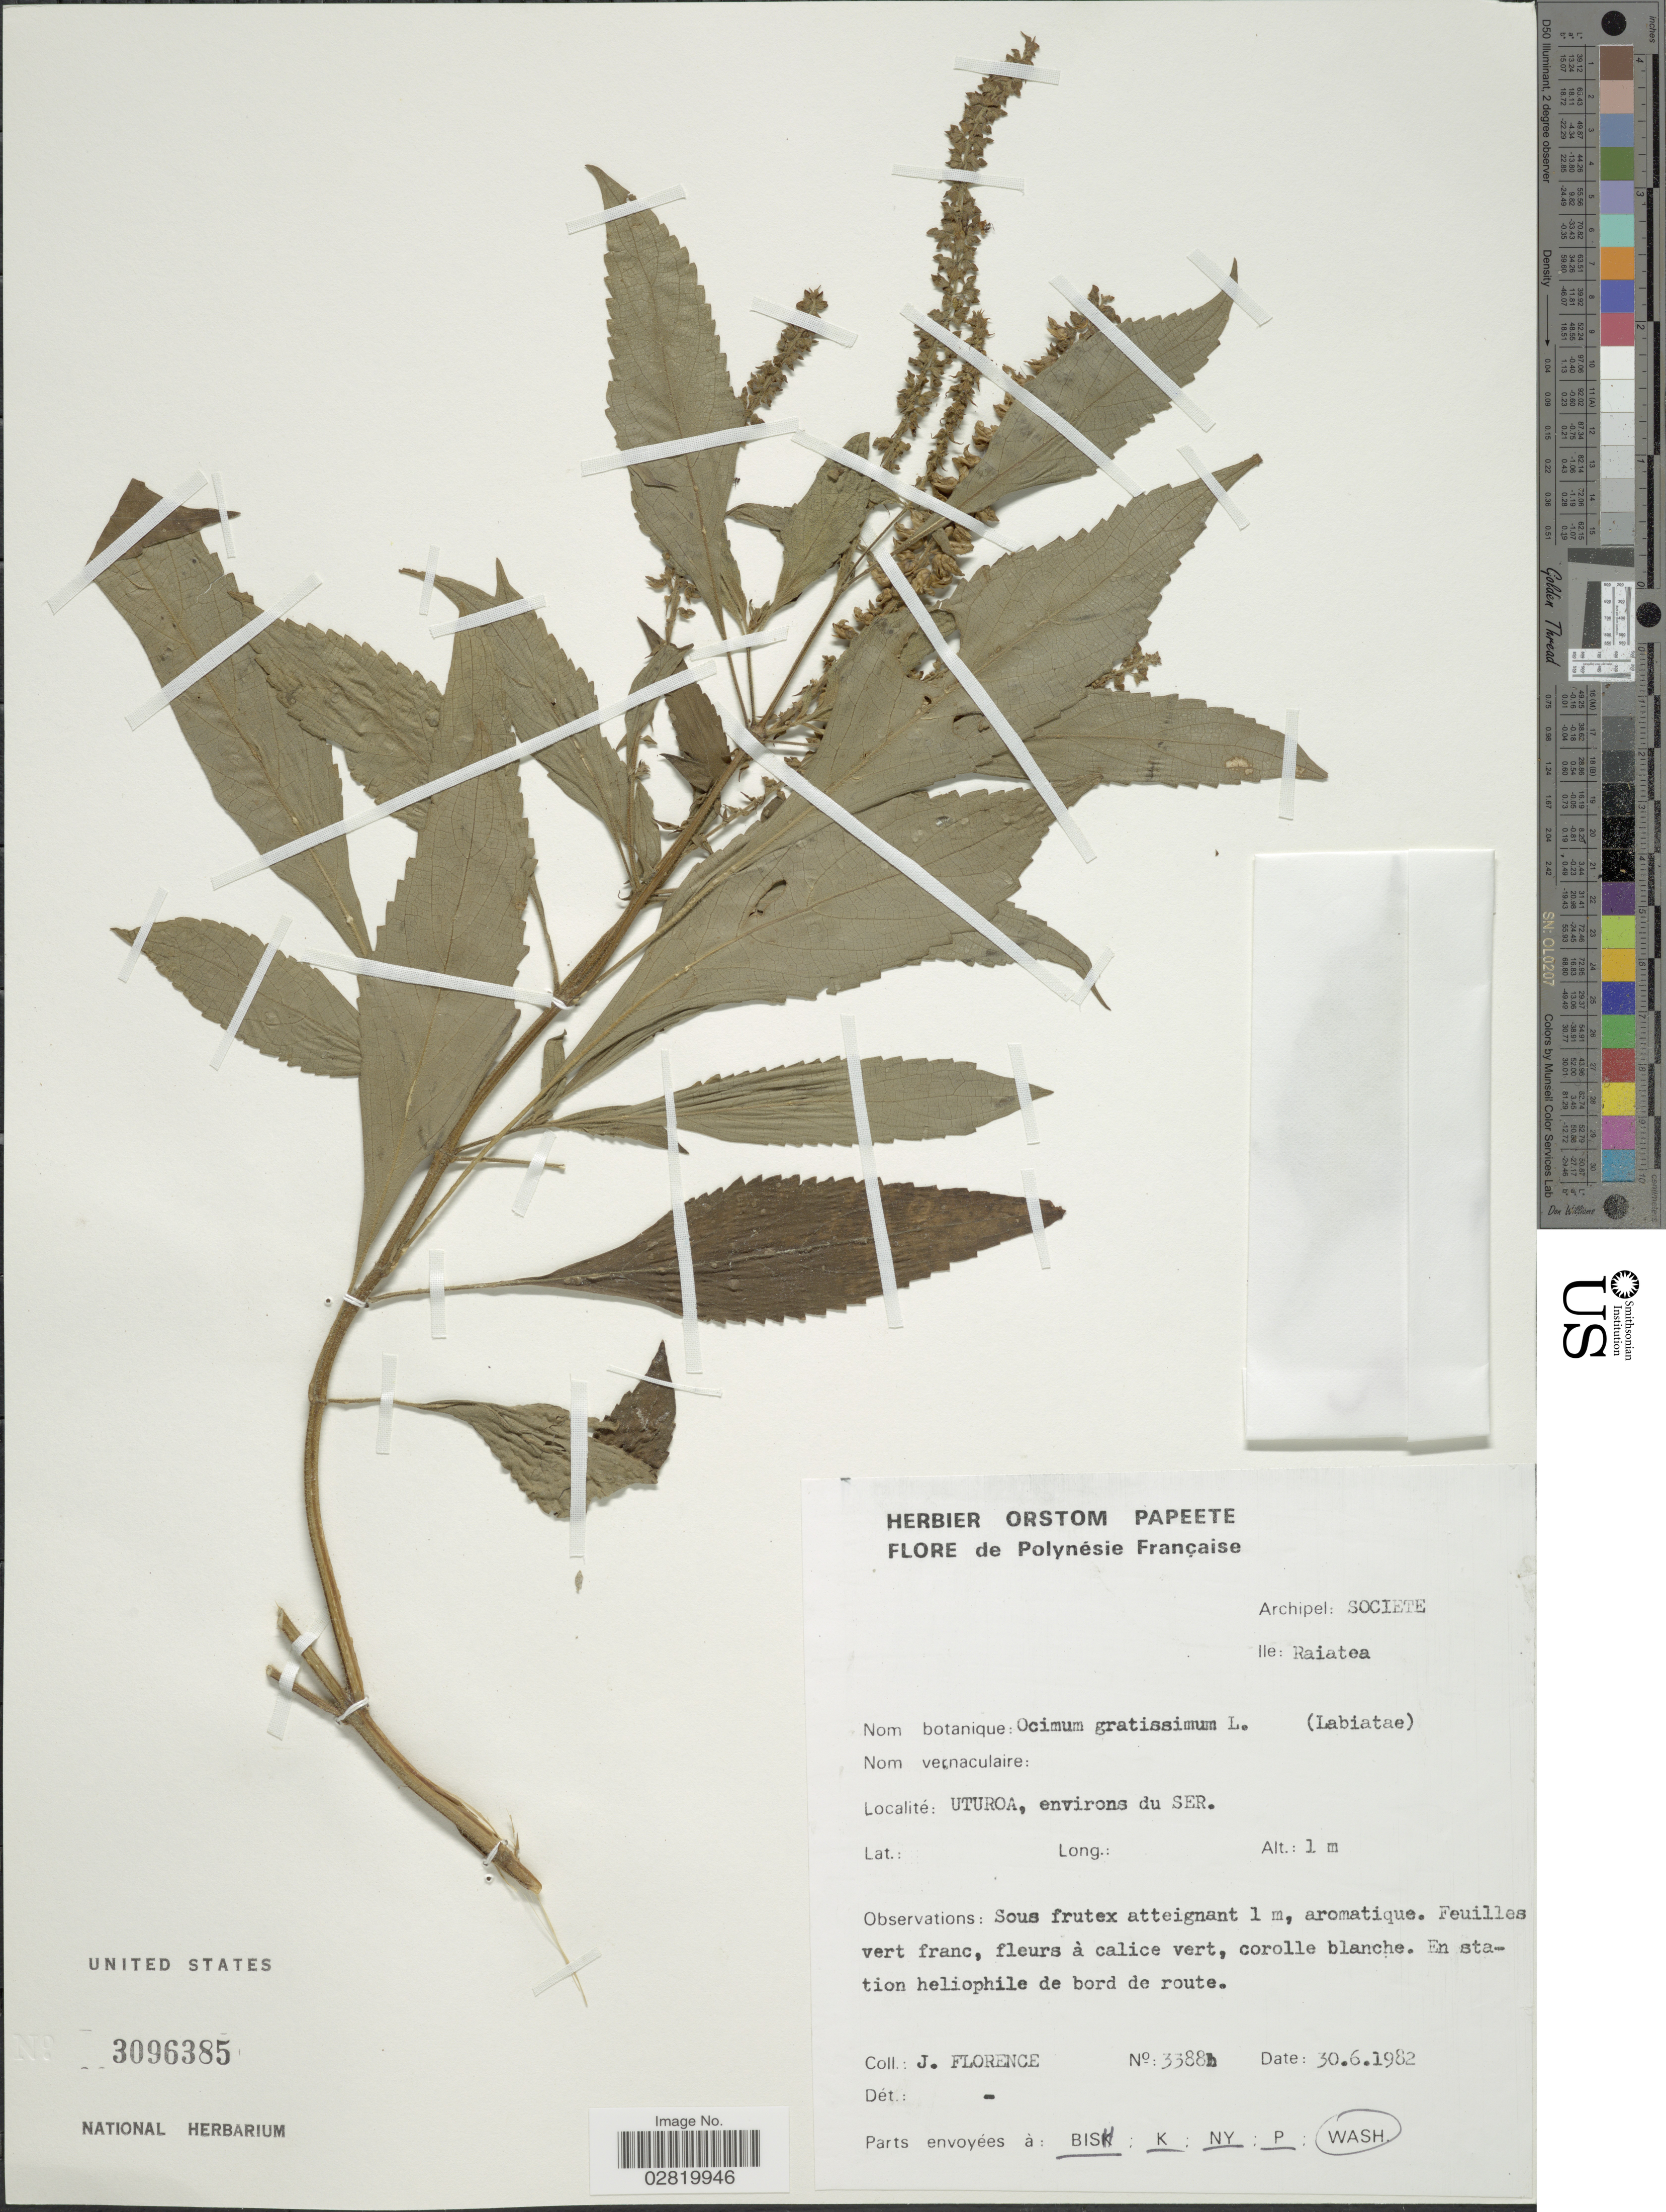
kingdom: Plantae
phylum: Tracheophyta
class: Magnoliopsida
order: Lamiales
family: Lamiaceae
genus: Ocimum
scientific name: Ocimum gratissimum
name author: L.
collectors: J. Florence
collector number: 3388h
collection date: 1982-06-30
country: French Polynesia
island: Raiatea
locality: Polynésie Française, Archipel: Societe, Ile: Raiatea, Uturoa, environs du SER.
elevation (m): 1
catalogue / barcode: US 3096385